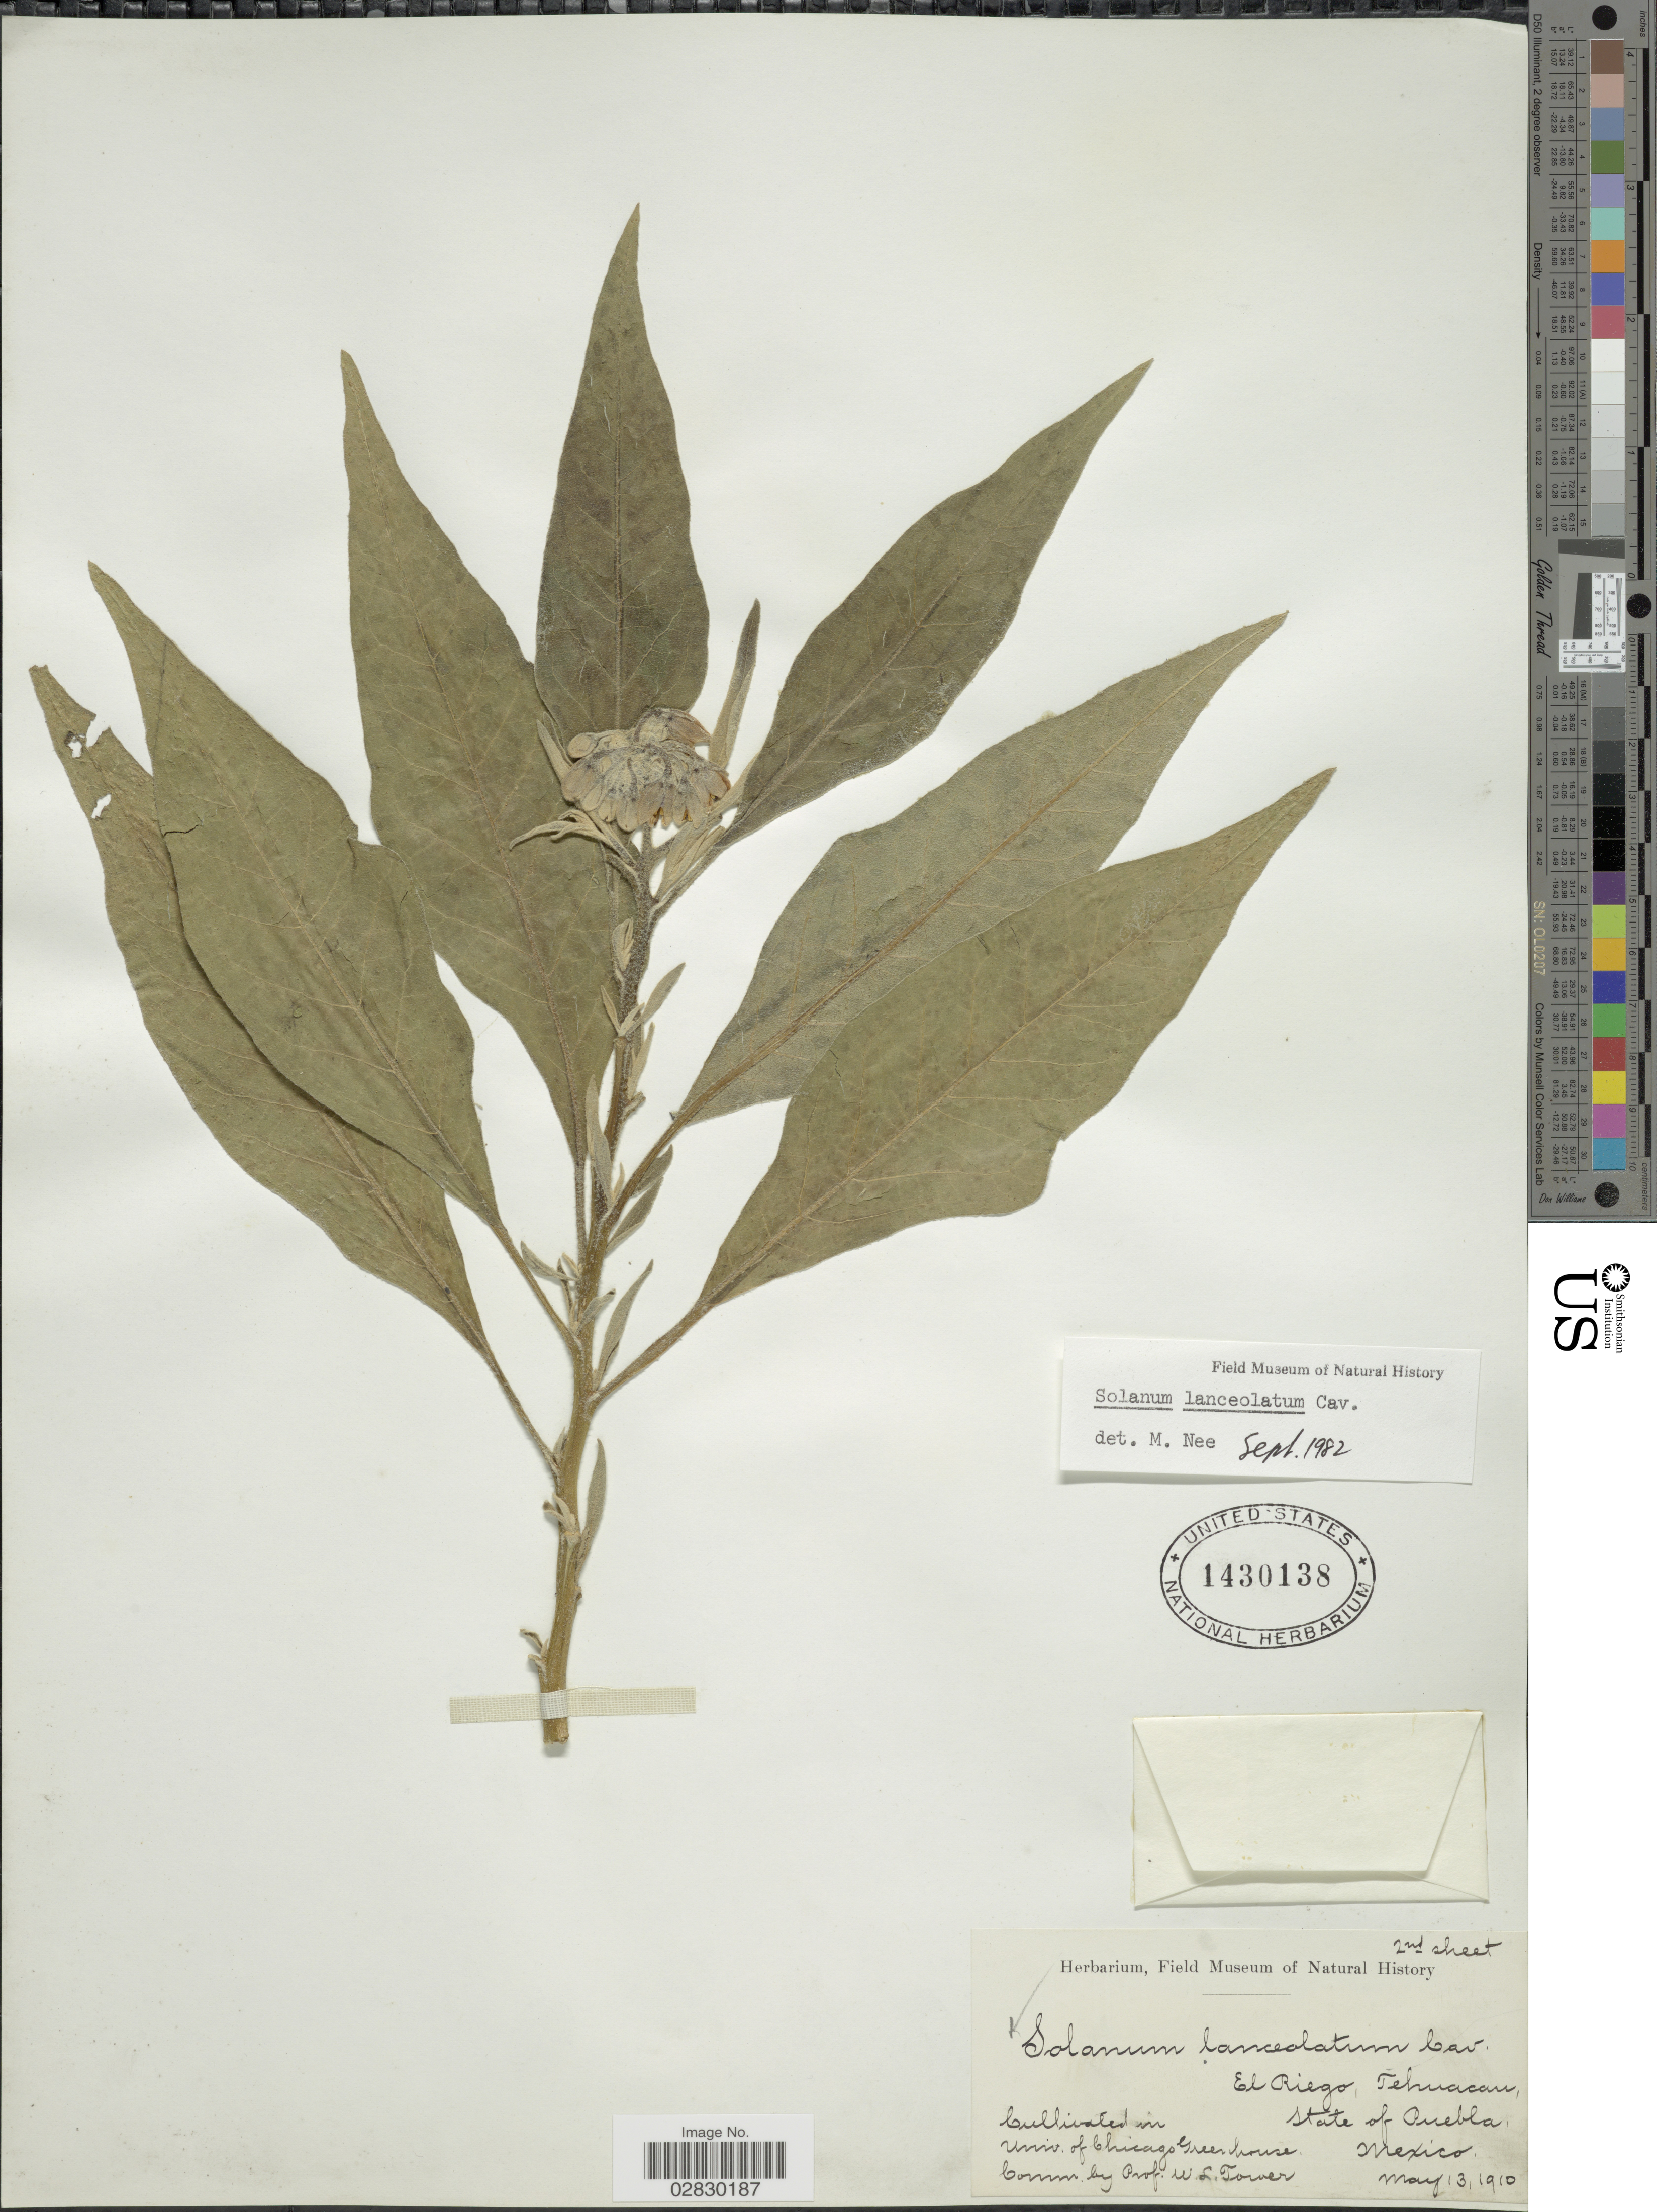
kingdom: Plantae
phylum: Tracheophyta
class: Magnoliopsida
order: Solanales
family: Solanaceae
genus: Solanum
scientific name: Solanum lanceolatum Berthault, nom. illeg.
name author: Berthault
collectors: Ex herb. Field Museum of Natural History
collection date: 1910-05-13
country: United States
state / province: Illinois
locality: Cultivated in Univ. of Chicago Greenhouse.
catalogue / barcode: US 1430138